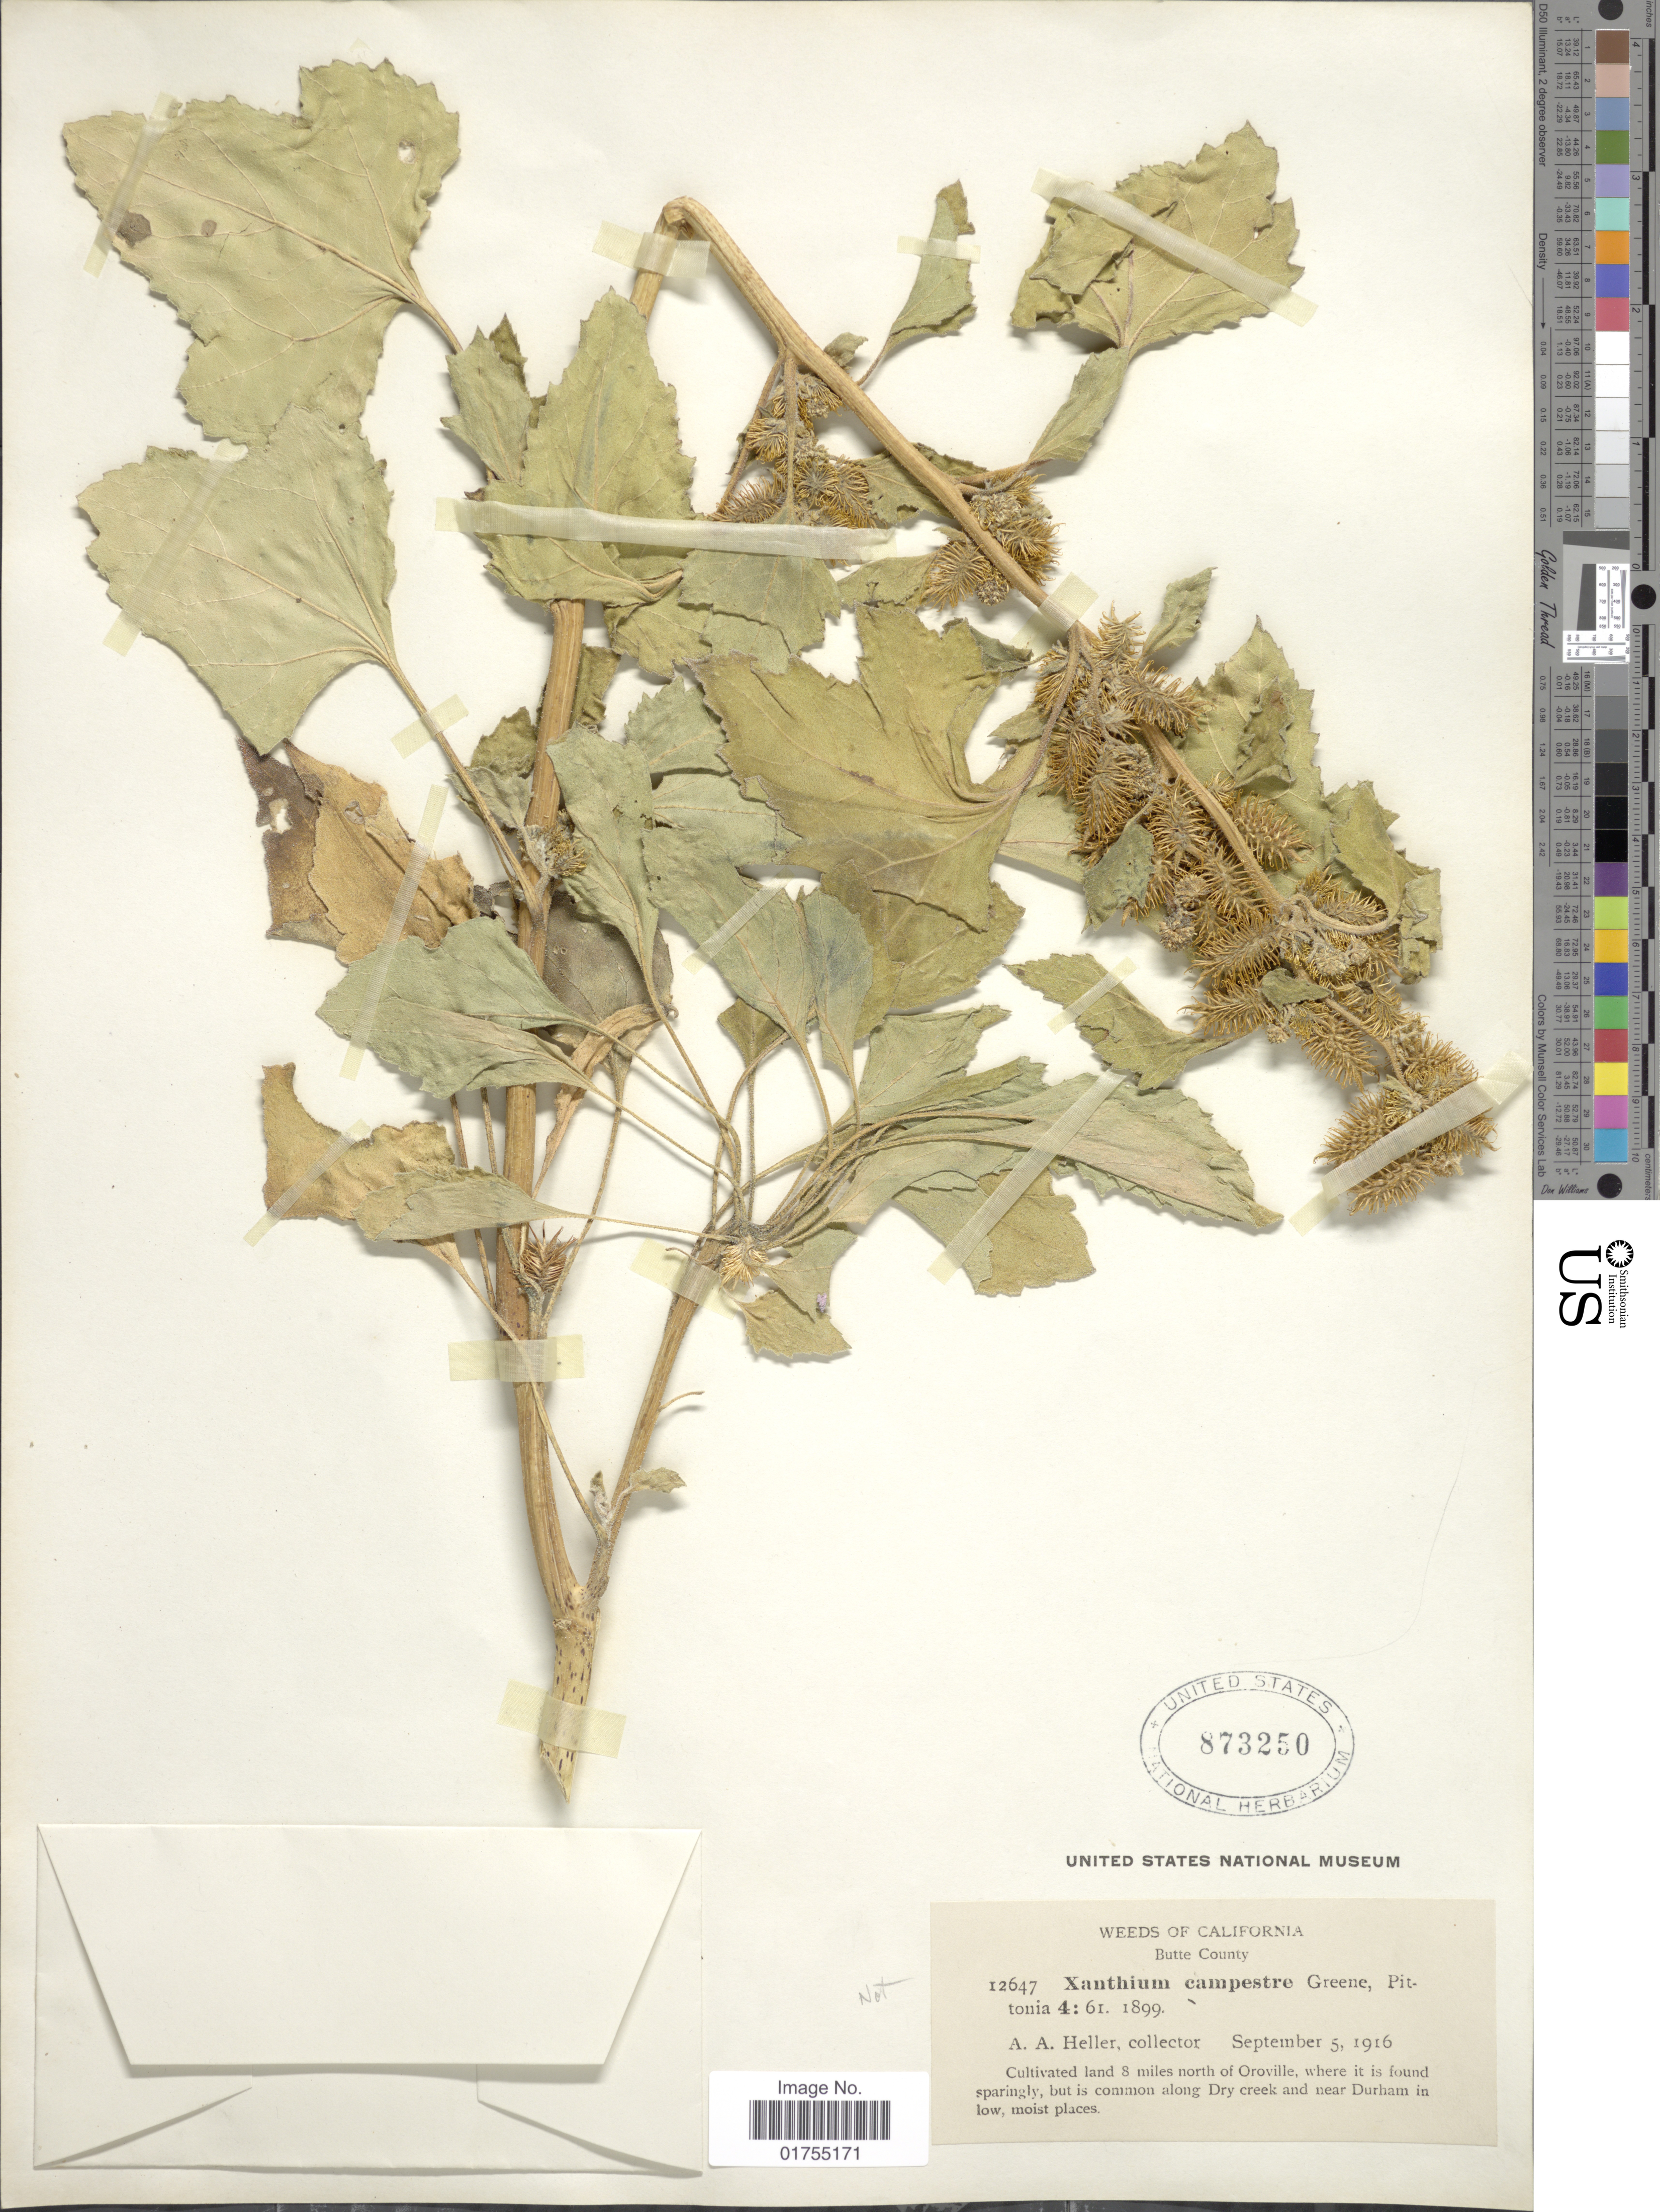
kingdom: Plantae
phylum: Tracheophyta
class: Magnoliopsida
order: Asterales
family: Asteraceae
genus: Xanthium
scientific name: Xanthium strumarium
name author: L.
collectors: A. A. Heller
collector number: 12647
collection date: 1916-09-05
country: United States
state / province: California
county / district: Butte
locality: Butte County. Cultivated land 8 miles north of Oroville, where it is found sparingly, but is common along Dry Creek and near Durham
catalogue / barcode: US 873250